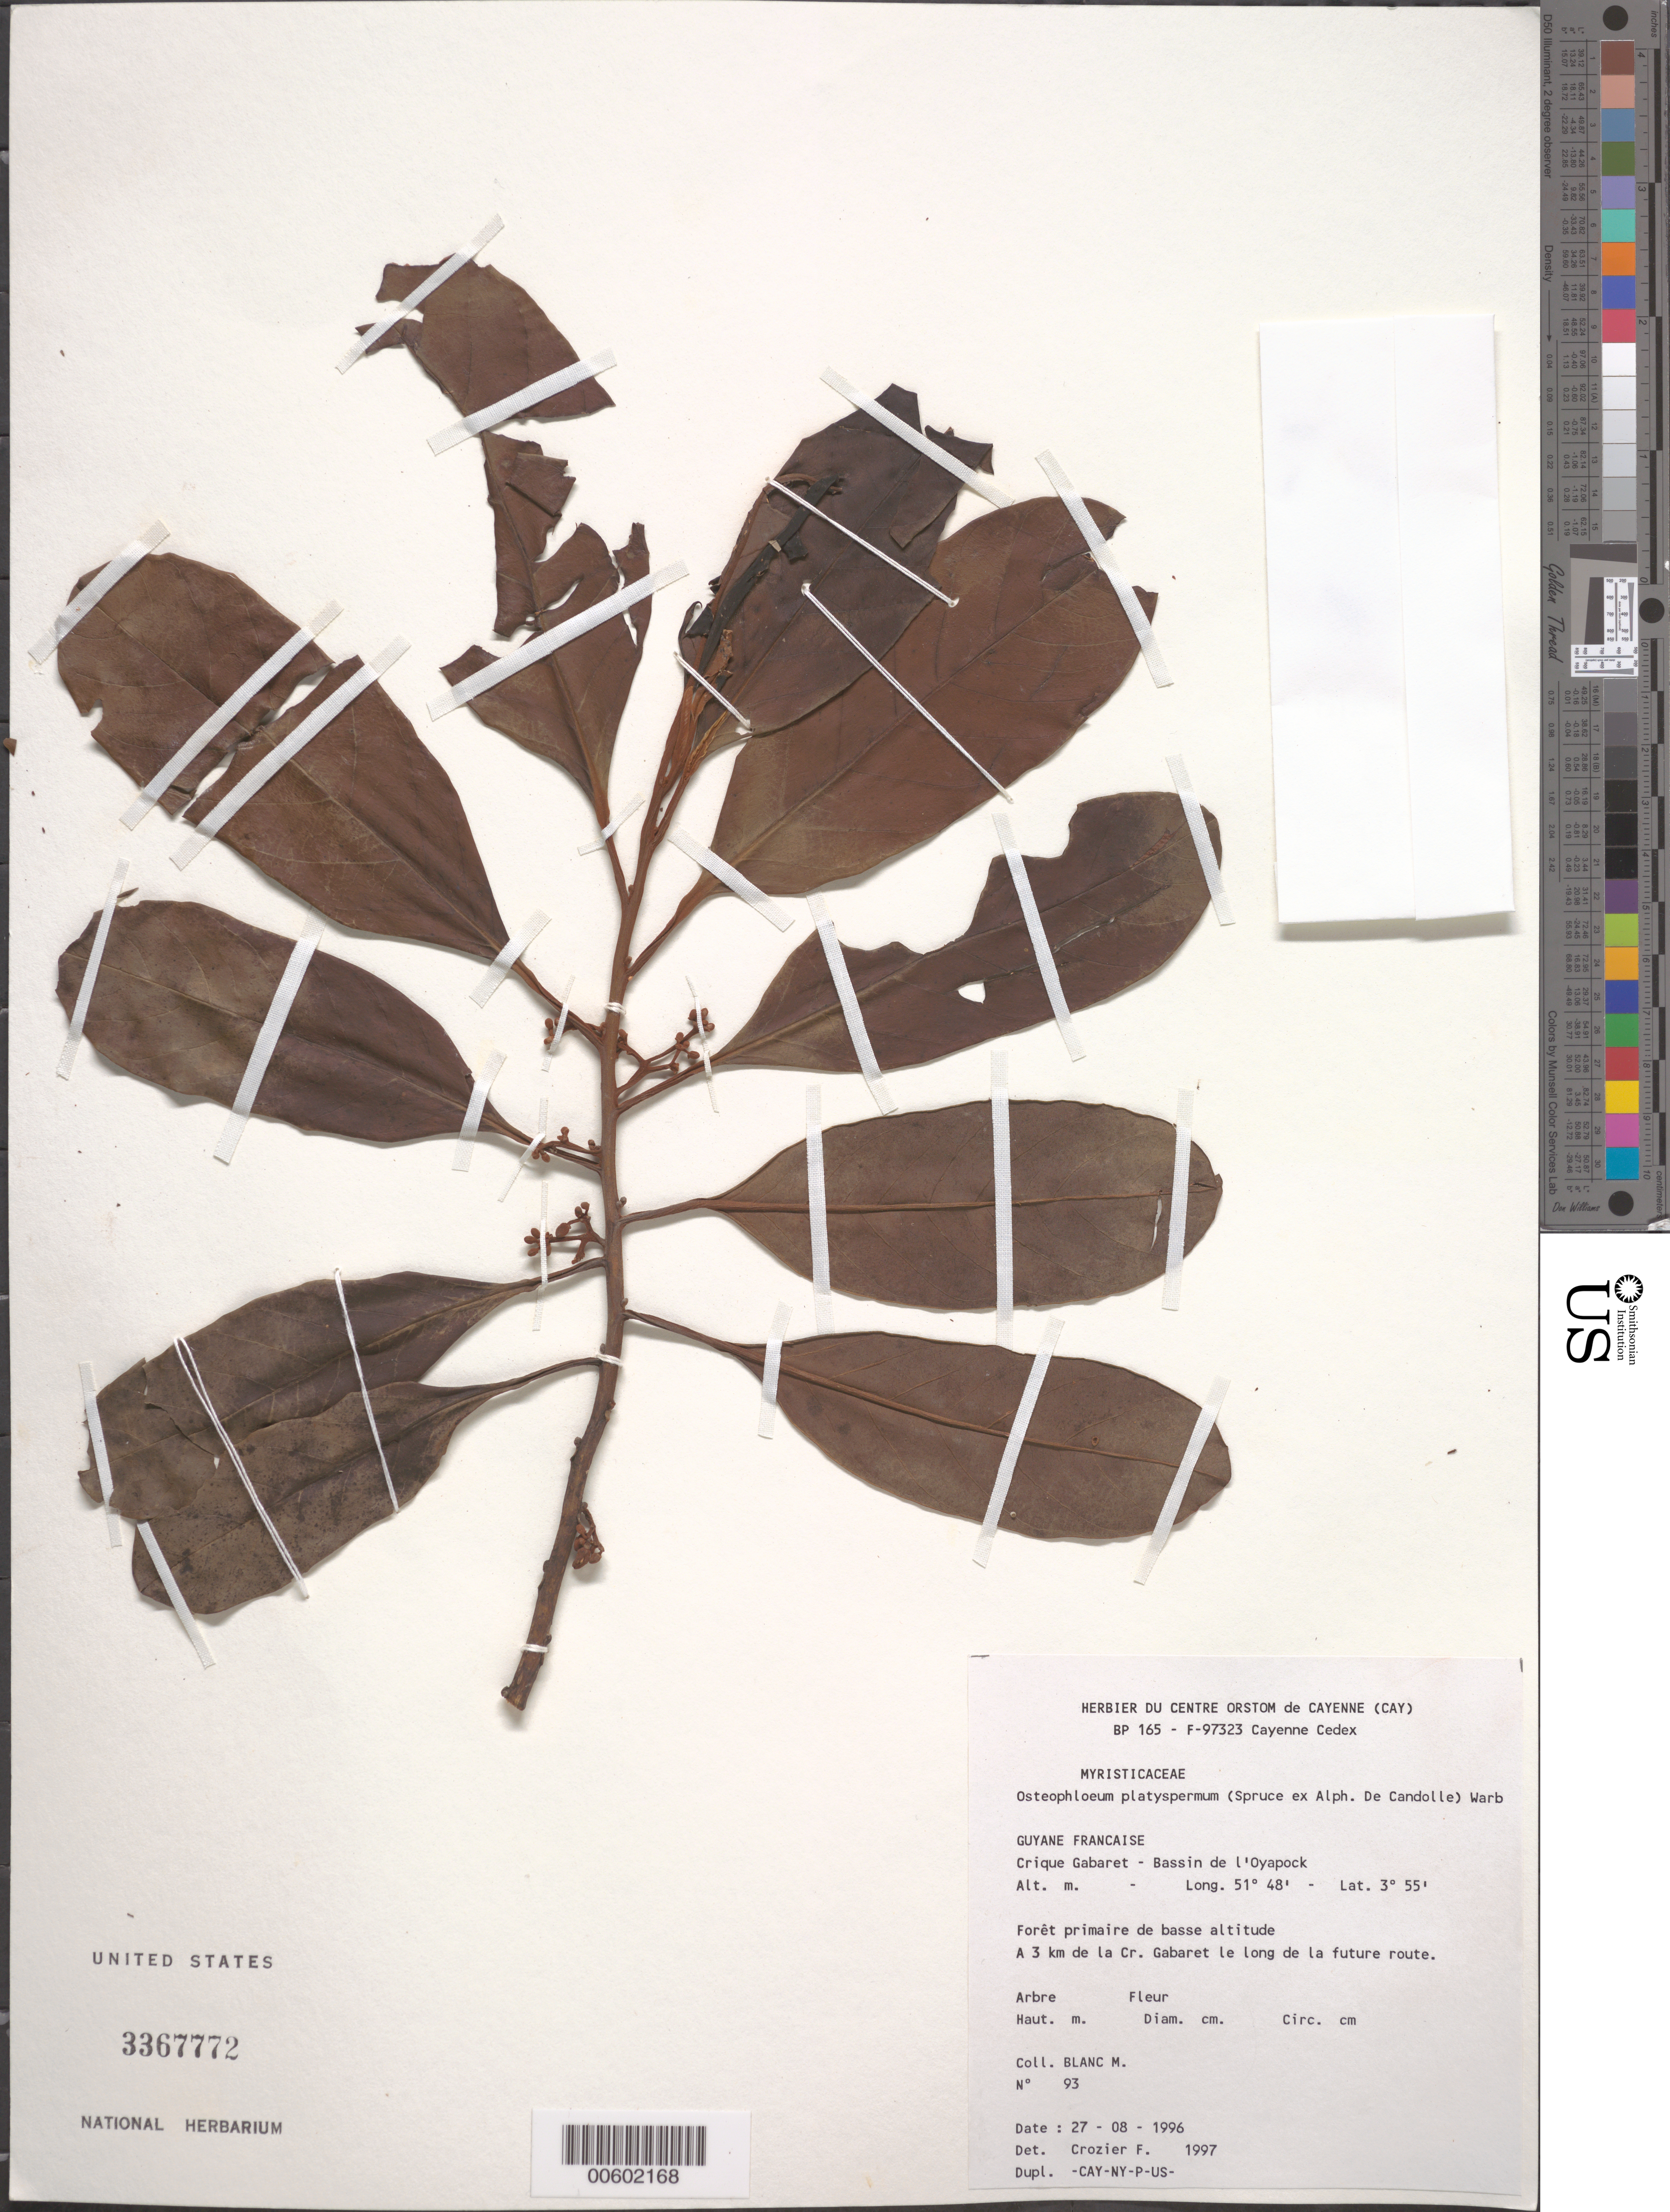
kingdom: Plantae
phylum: Tracheophyta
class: Magnoliopsida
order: Magnoliales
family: Myristicaceae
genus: Osteophloeum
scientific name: Osteophloeum platyspermum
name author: (A. DC.) Warb.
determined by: Crozier, F.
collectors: M. Blanc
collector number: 93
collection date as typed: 27-Aug-96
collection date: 1996-08-27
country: French Guiana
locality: Crique Gabaret, Bassin de l'Oyapock, 3 km de la Crique Gabaret le long de la future route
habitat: Low primary forest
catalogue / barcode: US 3367772